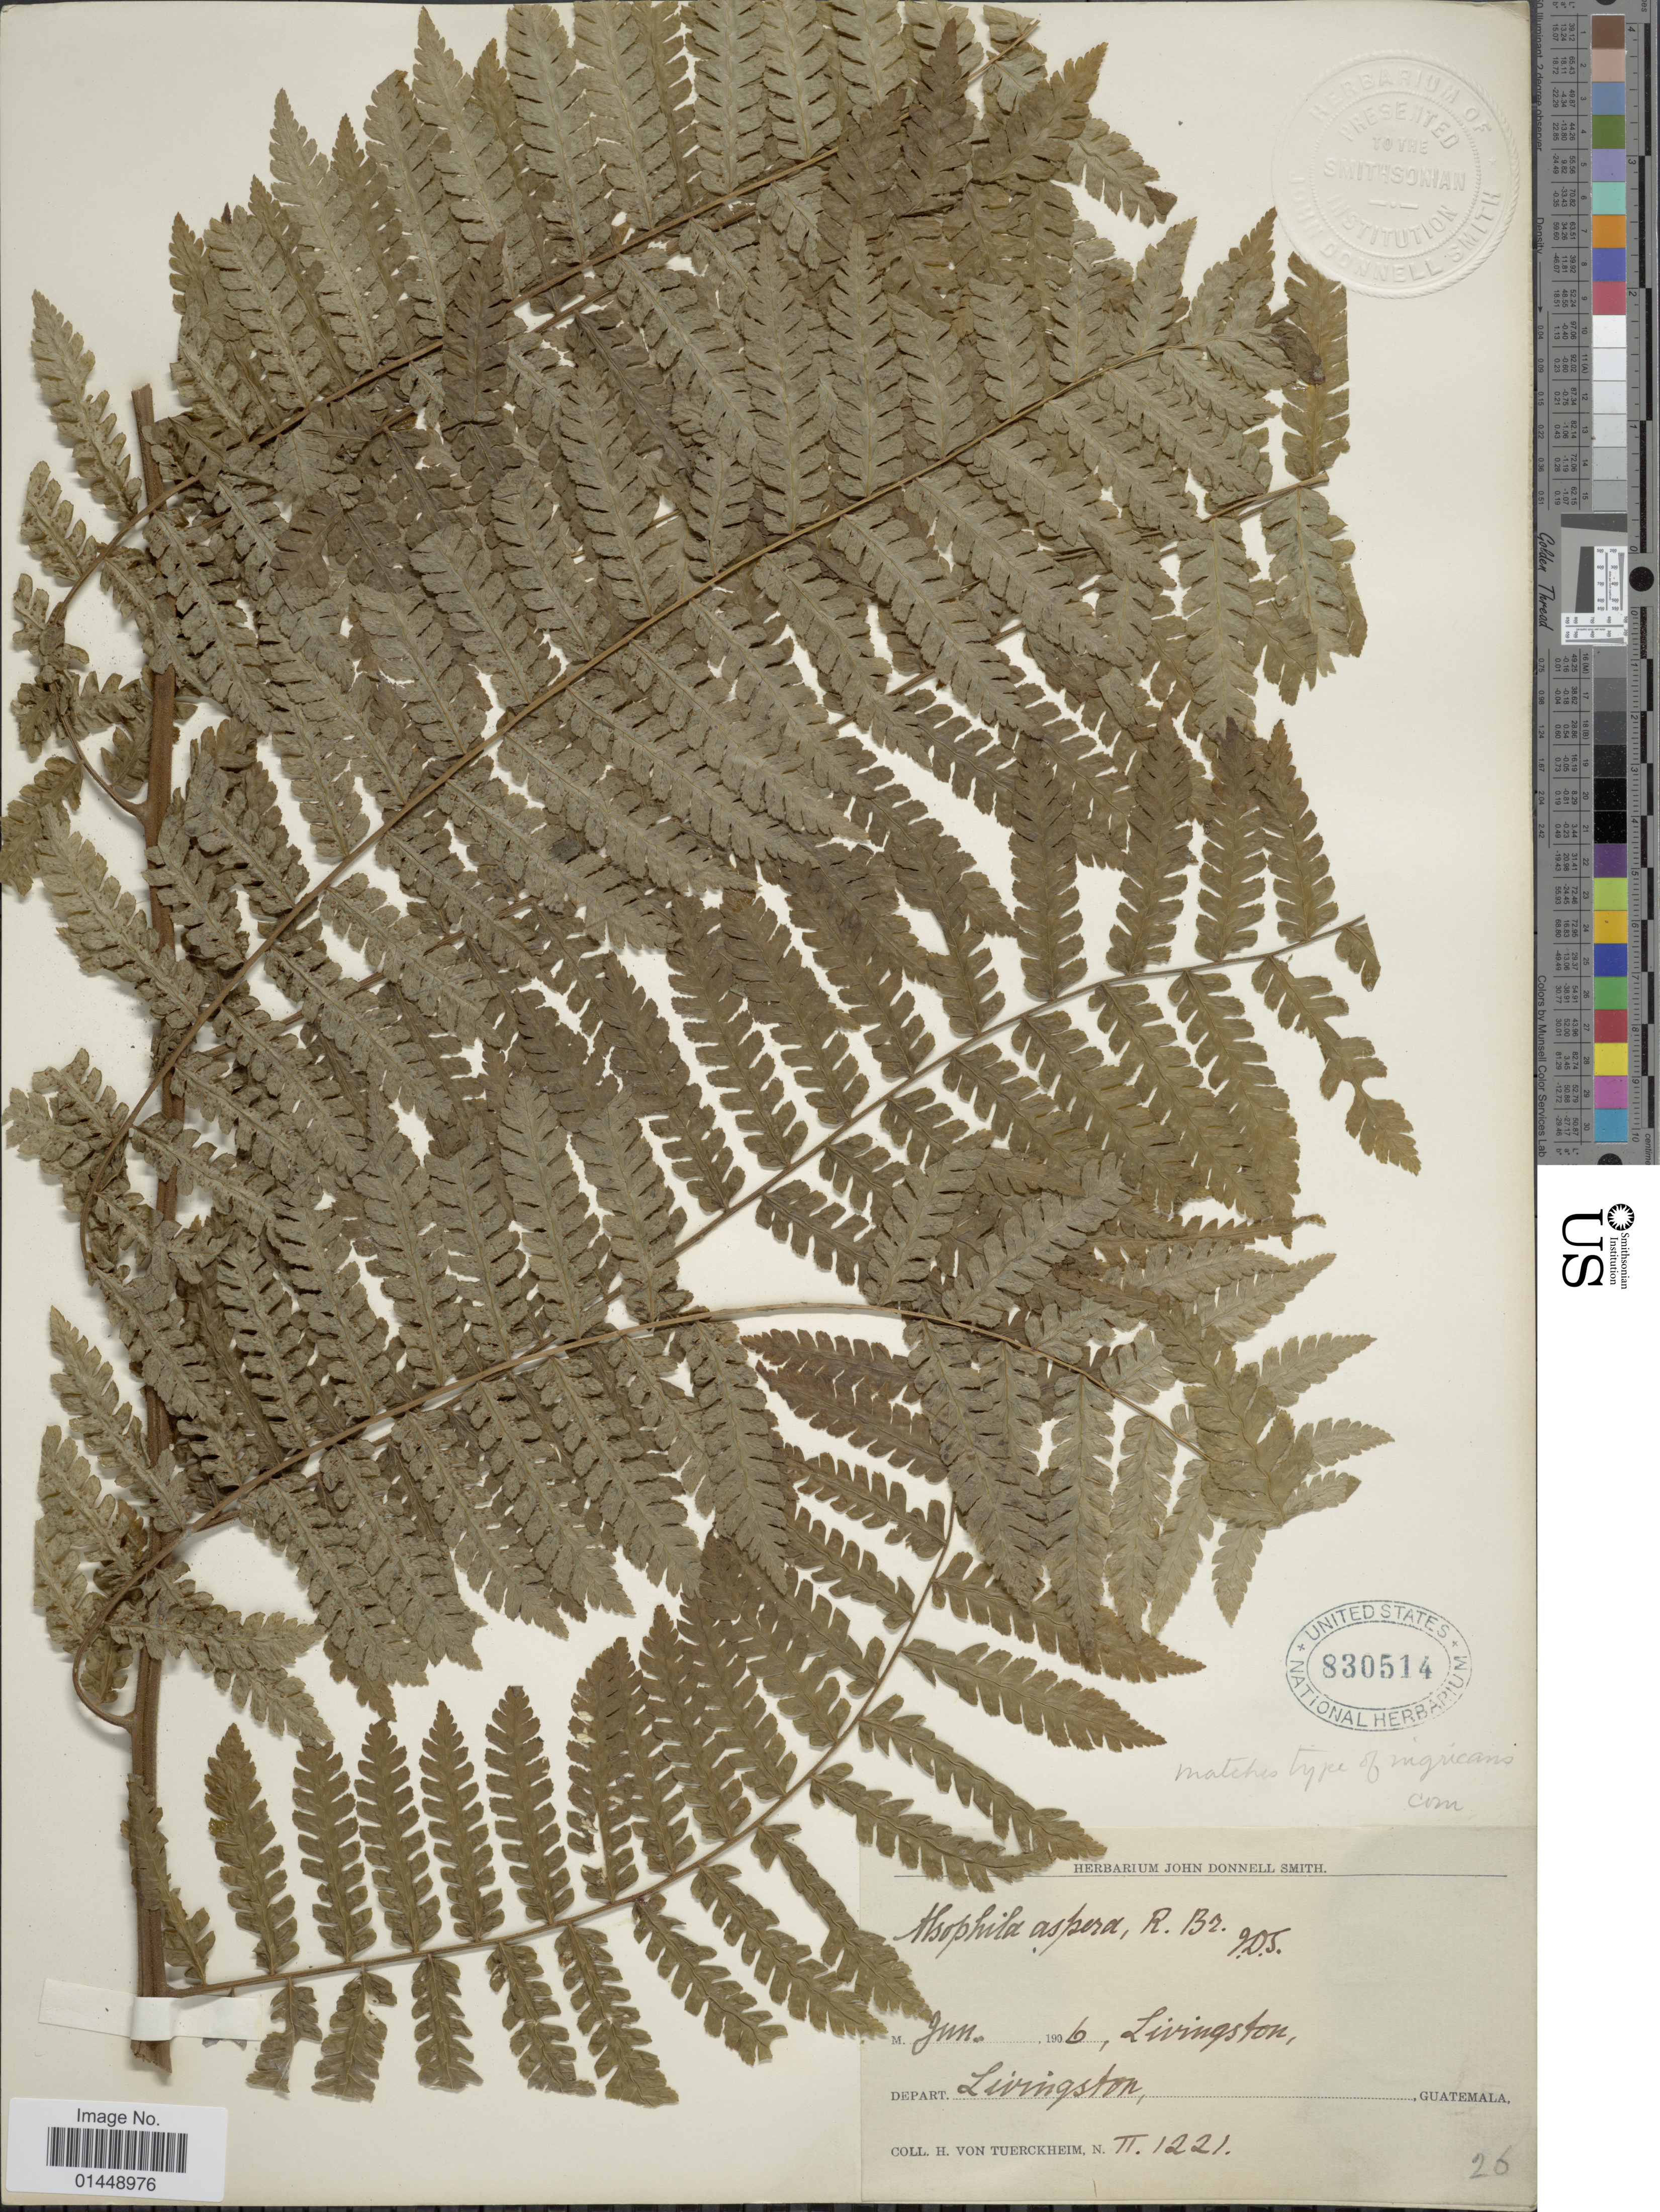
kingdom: Plantae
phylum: Tracheophyta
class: Polypodiopsida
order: Cyatheales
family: Cyatheaceae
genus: Cyathea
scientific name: Cyathea multiflora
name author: Sm.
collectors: H. von Tuerckheim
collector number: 1221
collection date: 1906-06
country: Guatemala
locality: Livignston, Depart. Livingston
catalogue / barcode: US 830514